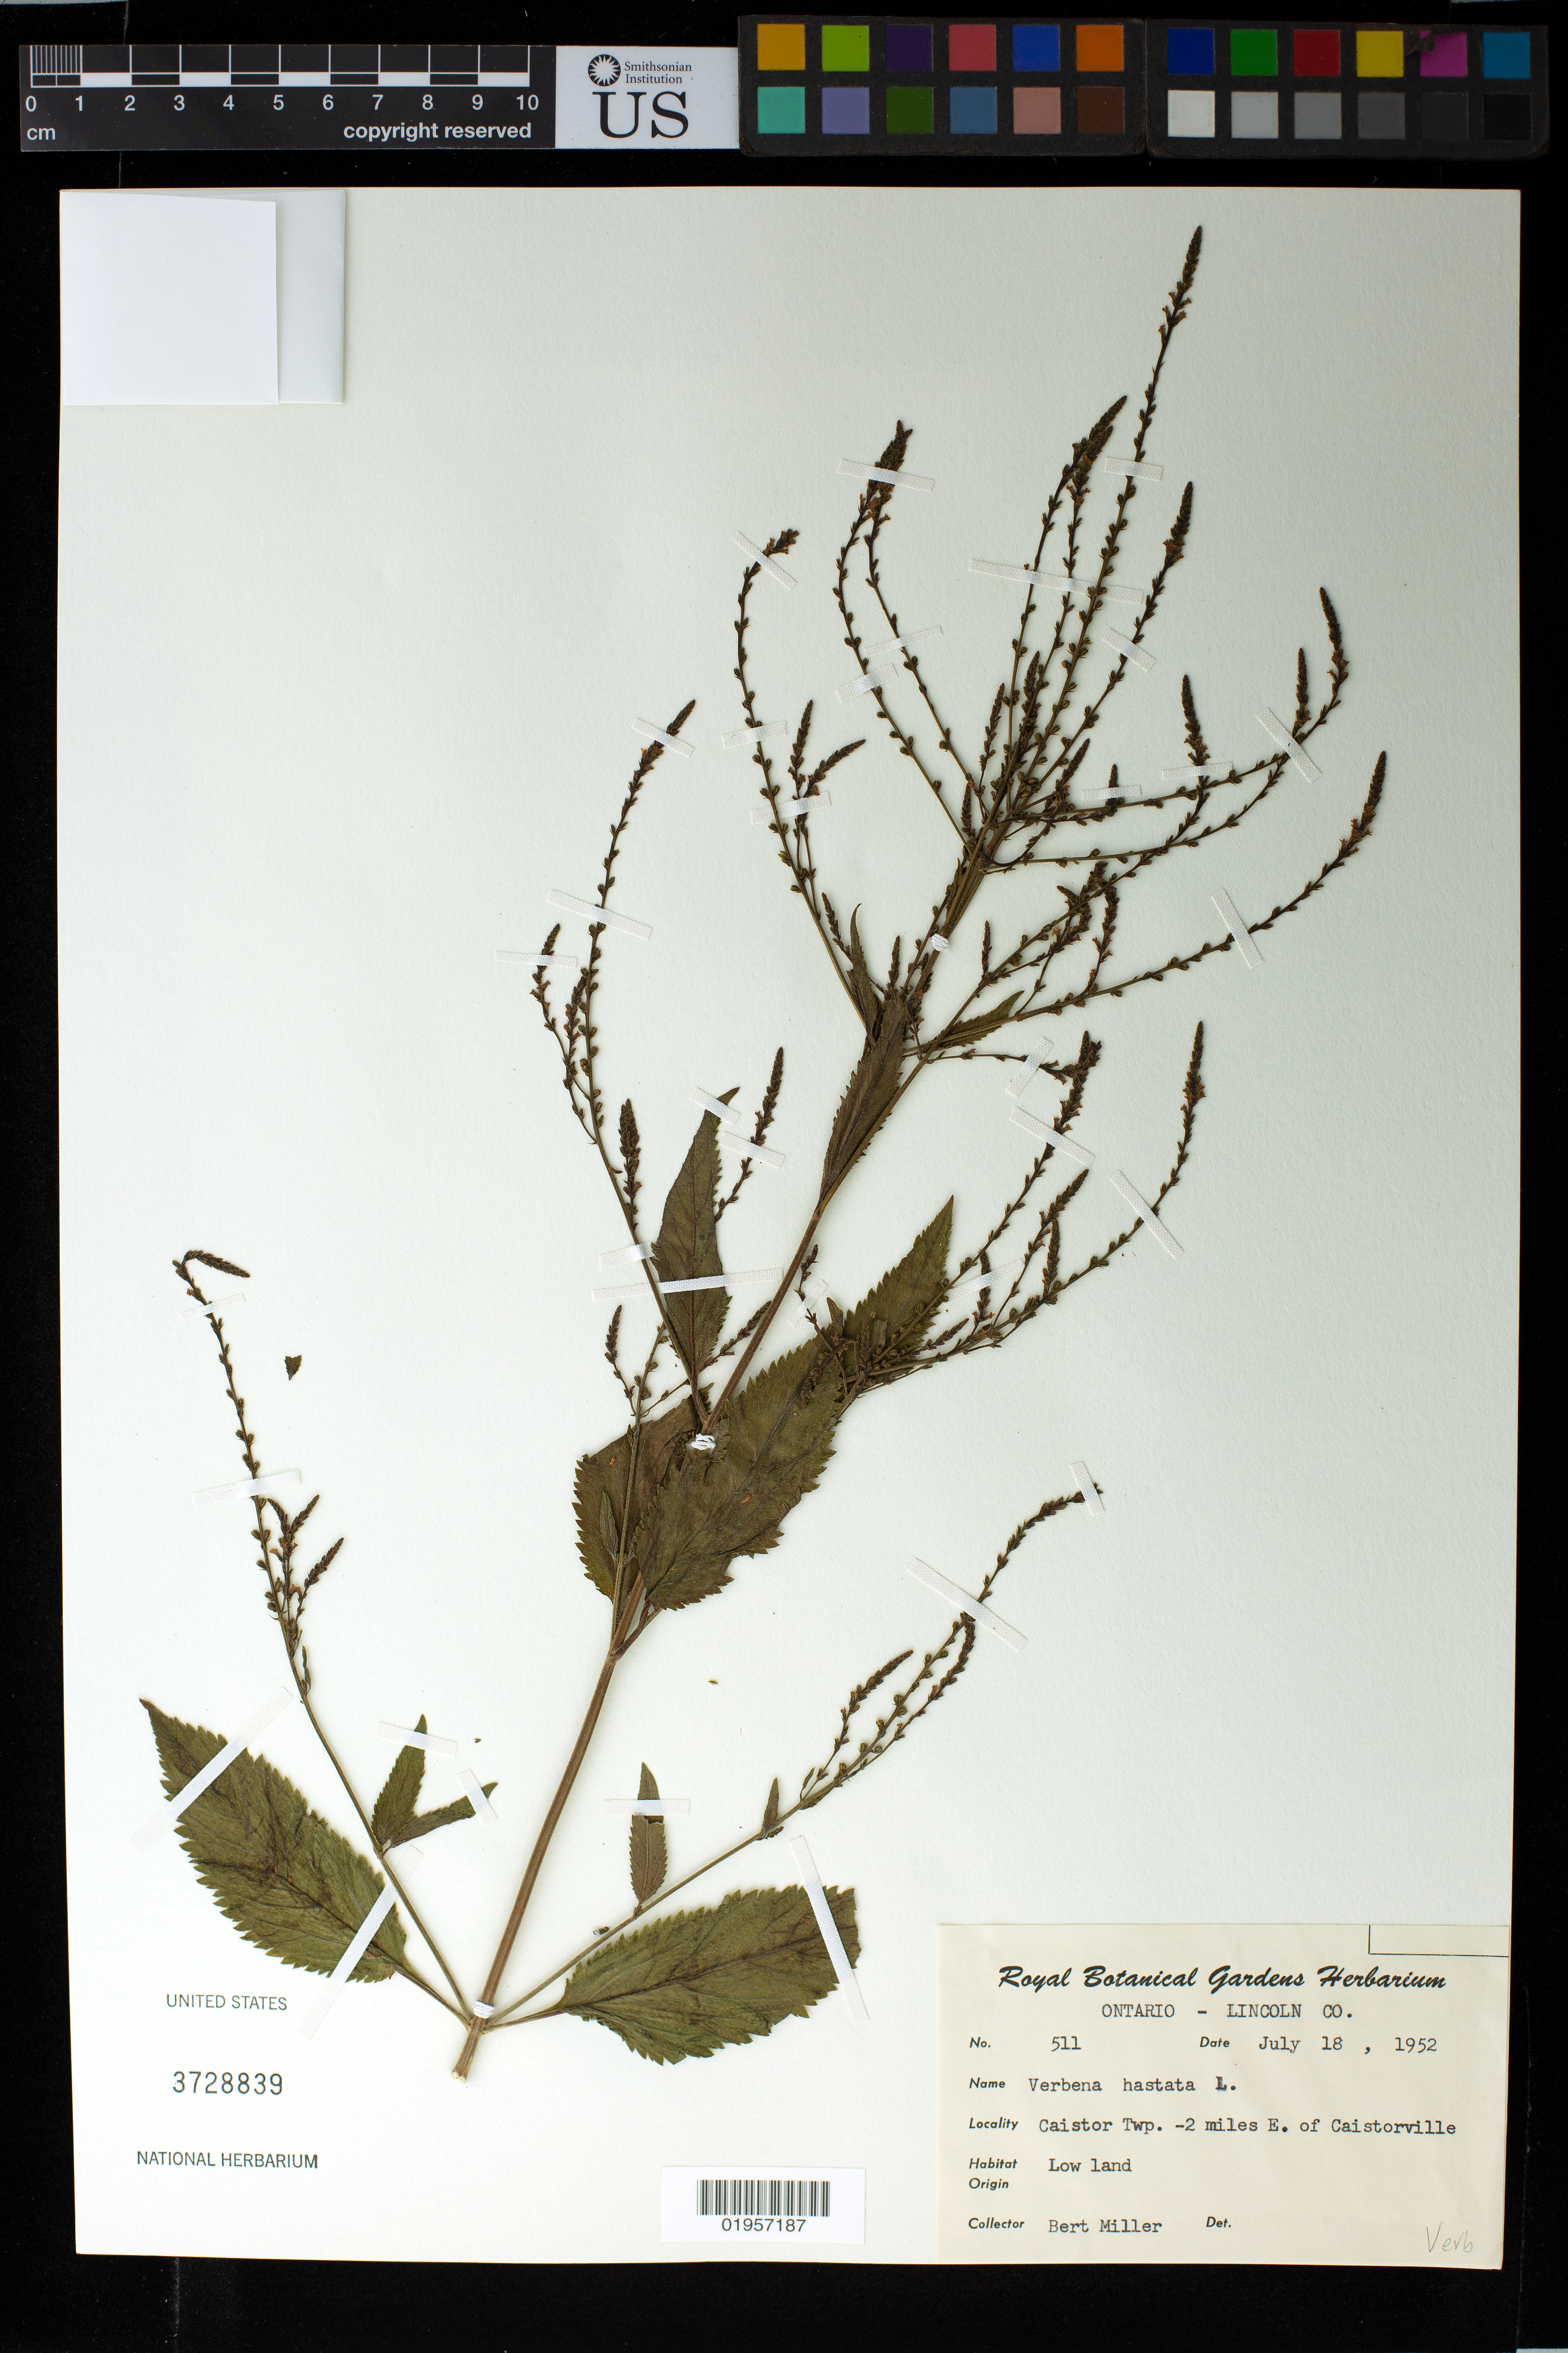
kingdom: Plantae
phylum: Tracheophyta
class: Magnoliopsida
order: Lamiales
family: Verbenaceae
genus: Verbena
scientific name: Verbena hastata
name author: L.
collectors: B. Miller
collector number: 511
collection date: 1952-07-18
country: Canada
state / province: Ontario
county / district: Lincoln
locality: Caistor Twp, 2 mi. E of Caistorville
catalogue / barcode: US 3728839